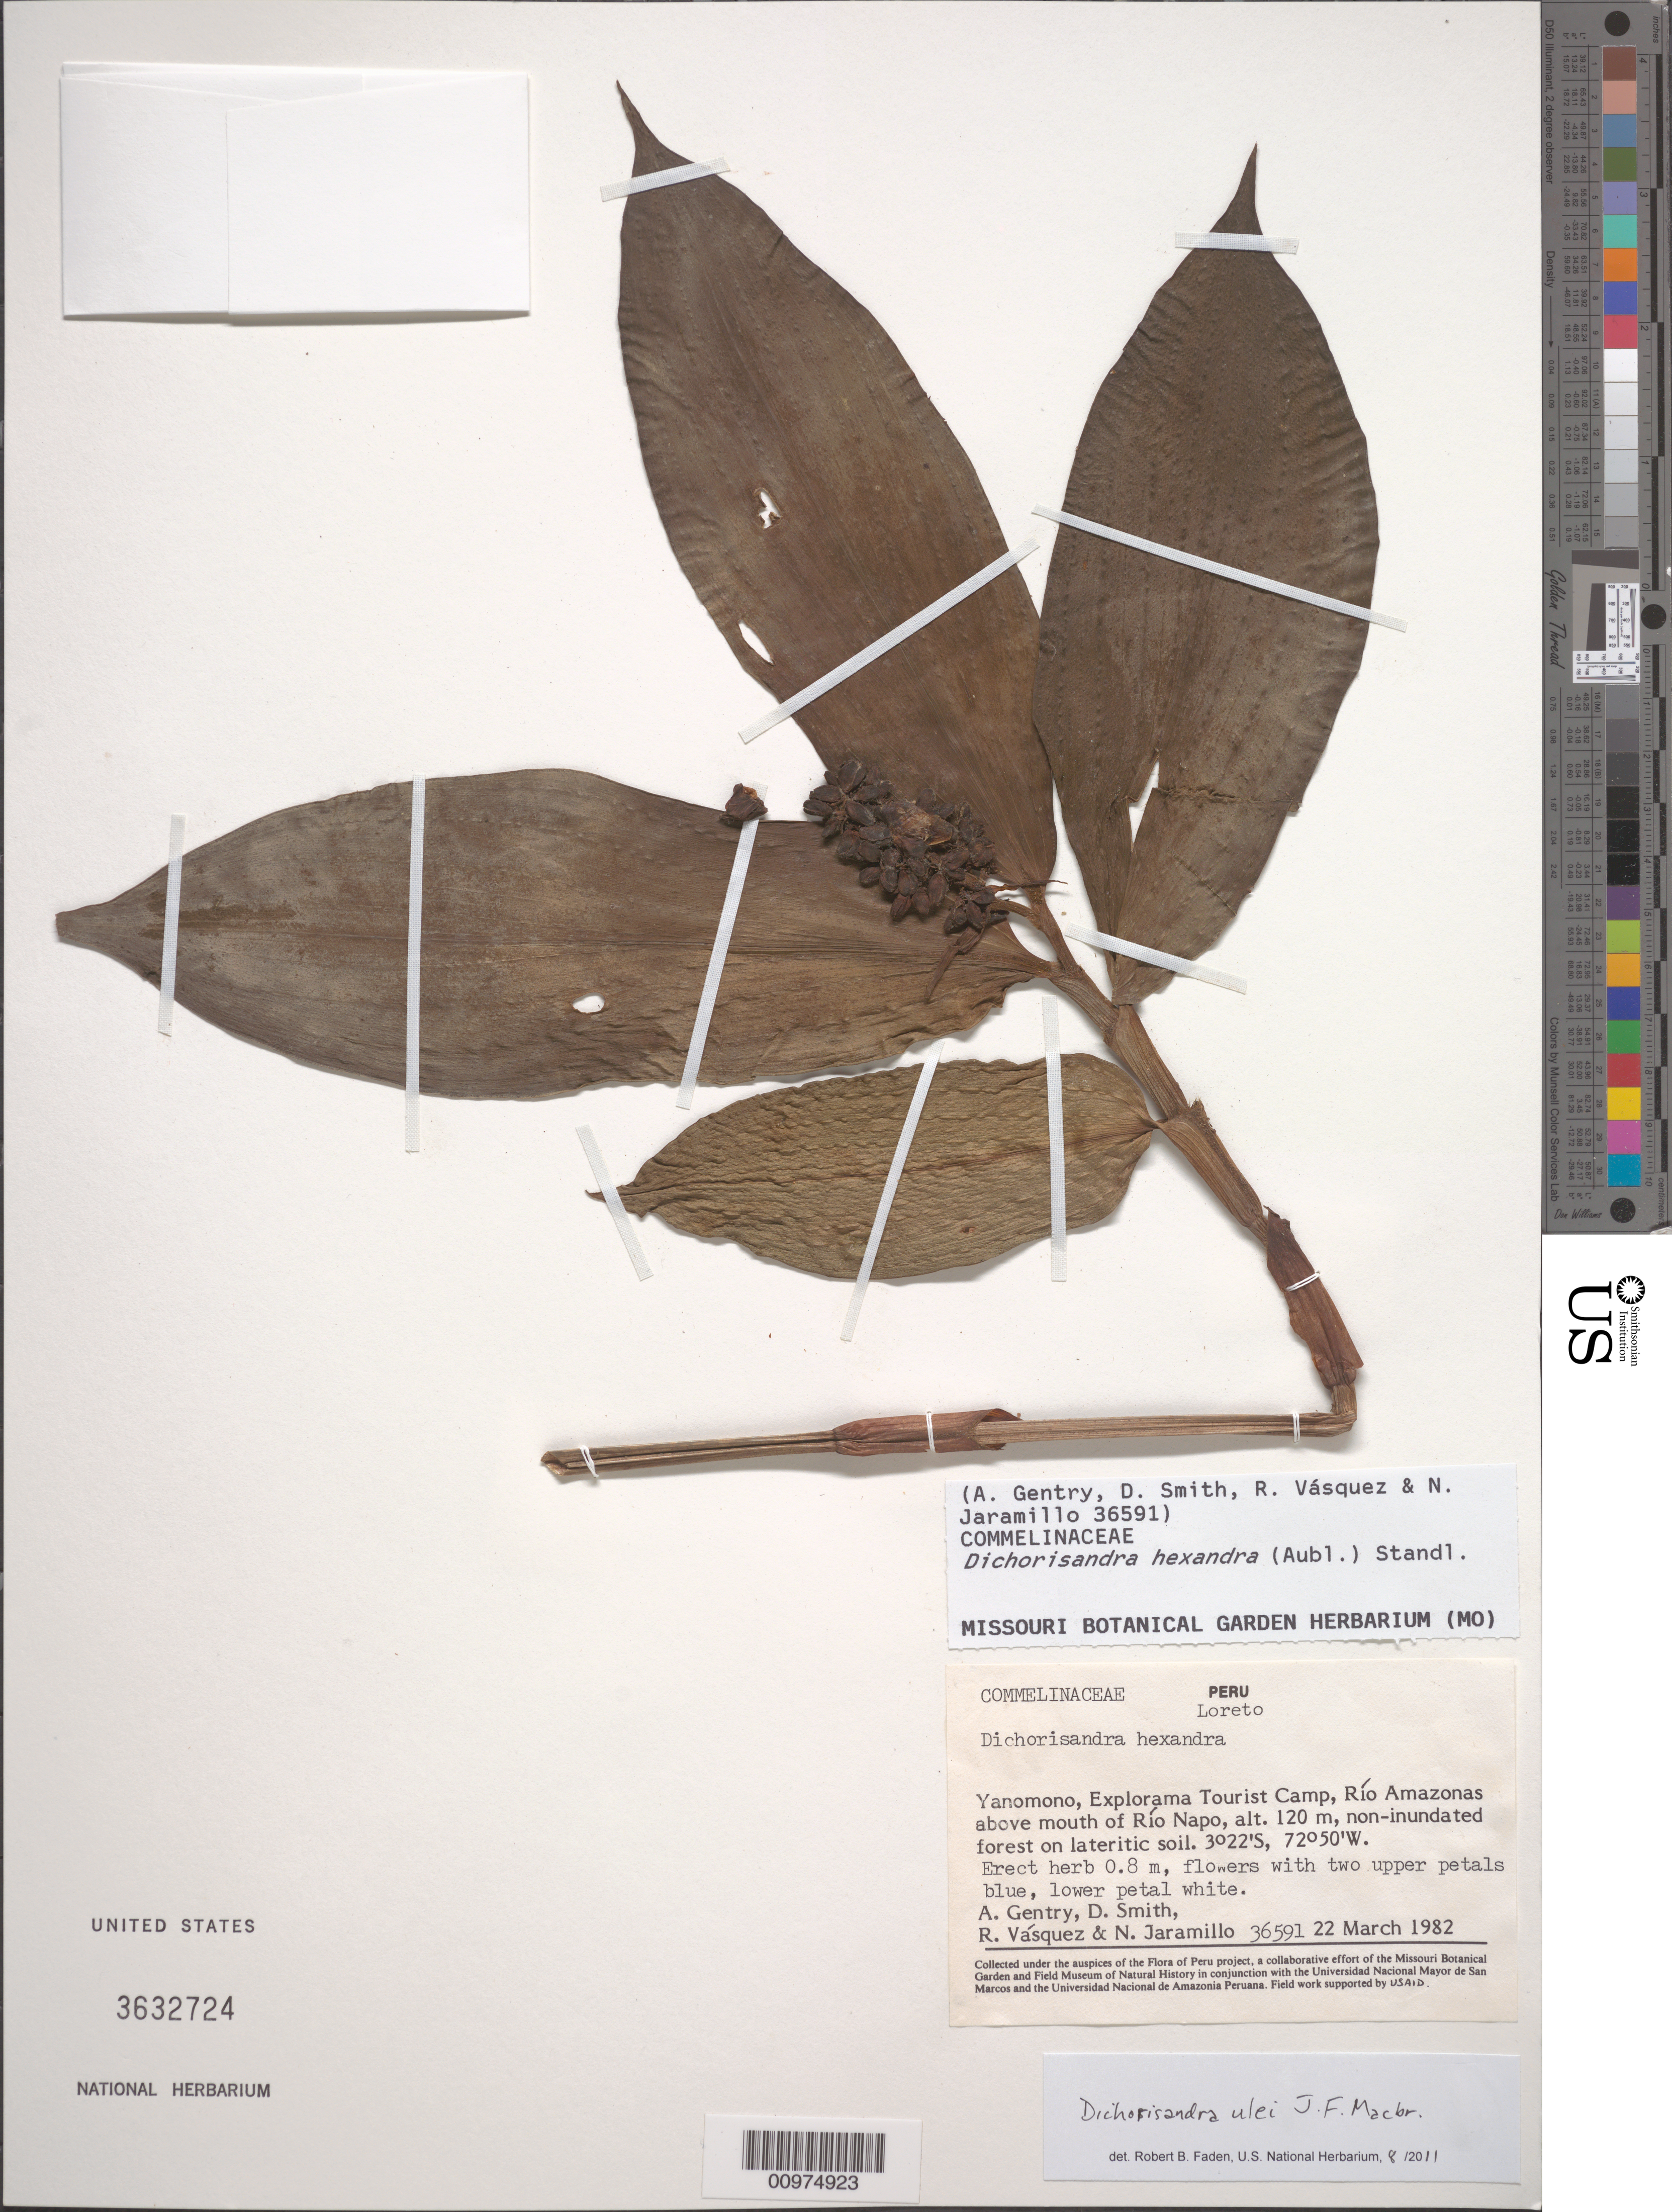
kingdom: Plantae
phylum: Tracheophyta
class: Liliopsida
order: Commelinales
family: Commelinaceae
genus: Dichorisandra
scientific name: Dichorisandra ulei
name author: J.F. Macbr.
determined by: Faden, Robert B., (US), Smithsonian Institution - National Museum of Natural History (UNITED STATES)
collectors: A. H. Gentry et al.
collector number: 36591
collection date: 1982-03-22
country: Peru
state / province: Loreto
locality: Explorama Tourist Camp, Río Amazonas above mouth of Río Napo, Yanomono.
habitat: non-inundated forest on lateritic soil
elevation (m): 120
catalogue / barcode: US 3632724